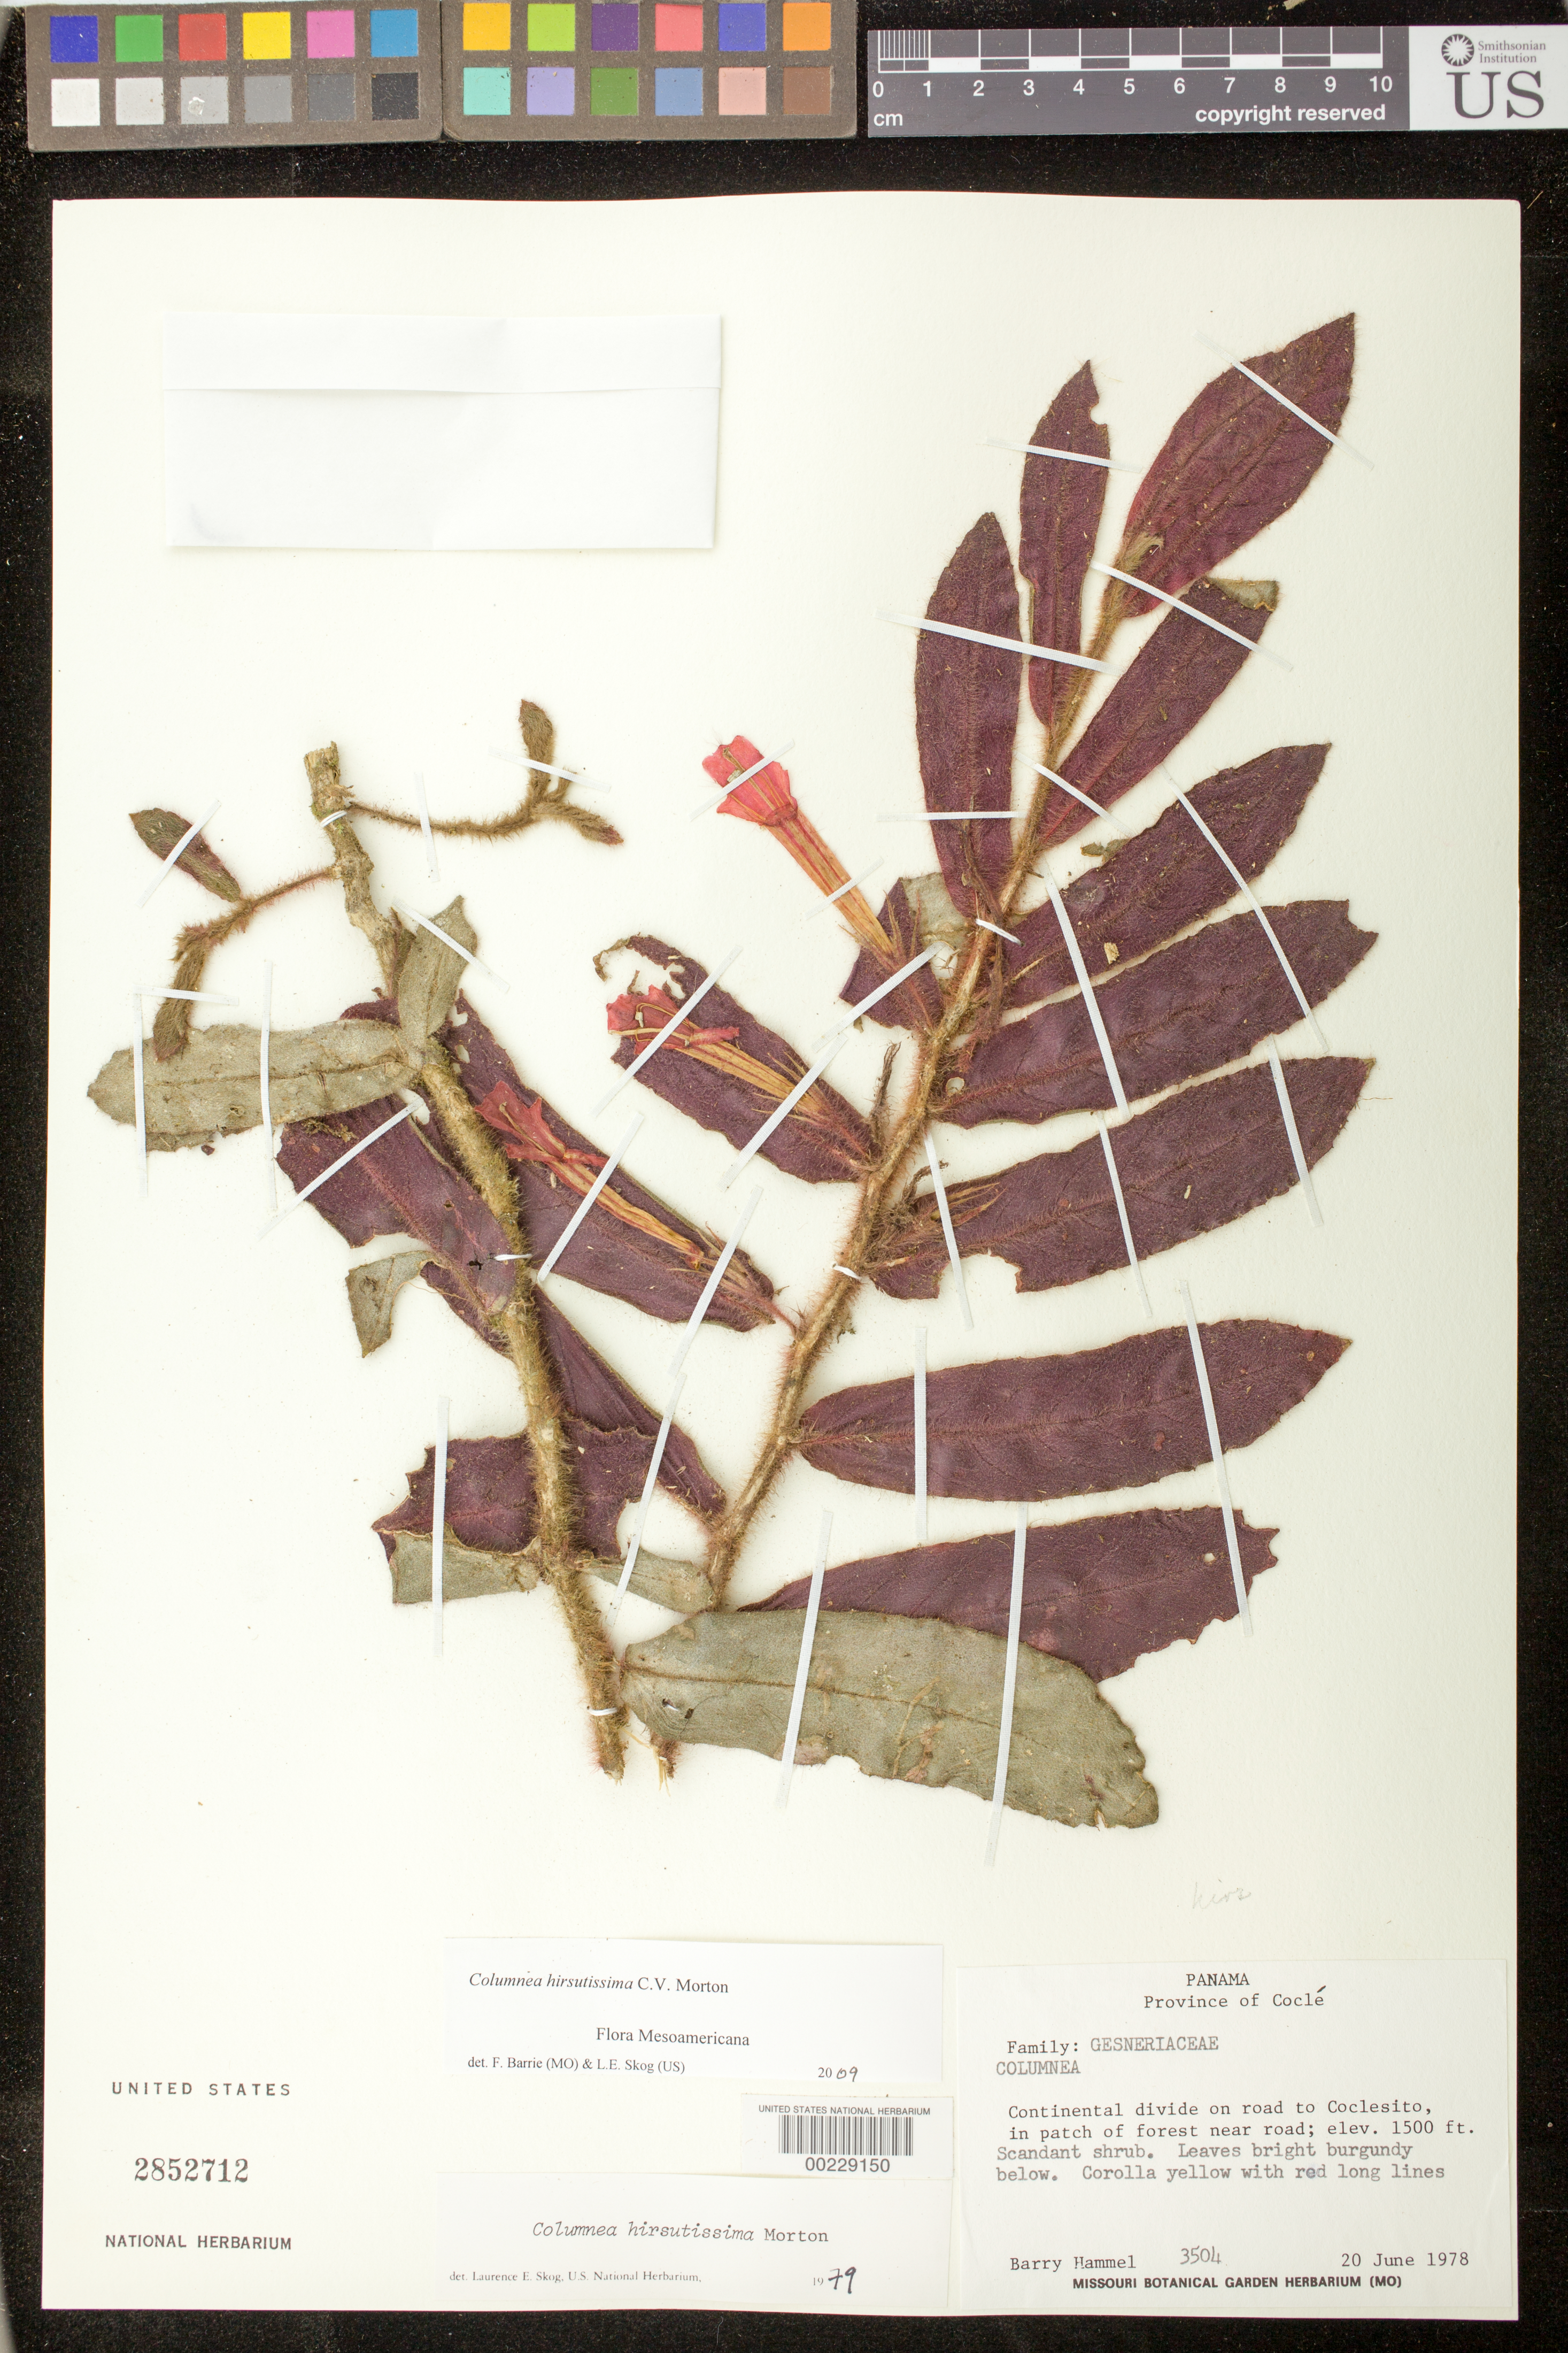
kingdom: Plantae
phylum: Tracheophyta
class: Magnoliopsida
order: Lamiales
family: Gesneriaceae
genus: Columnea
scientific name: Columnea hirsutissima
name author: C.V. Morton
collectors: B. Hammel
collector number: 3504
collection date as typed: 20 Jun 1978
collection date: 1978-06-20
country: Panama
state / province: Coclé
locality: Continental divide on road to Coclesito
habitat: In patch of forest near road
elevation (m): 457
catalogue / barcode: US 2852712